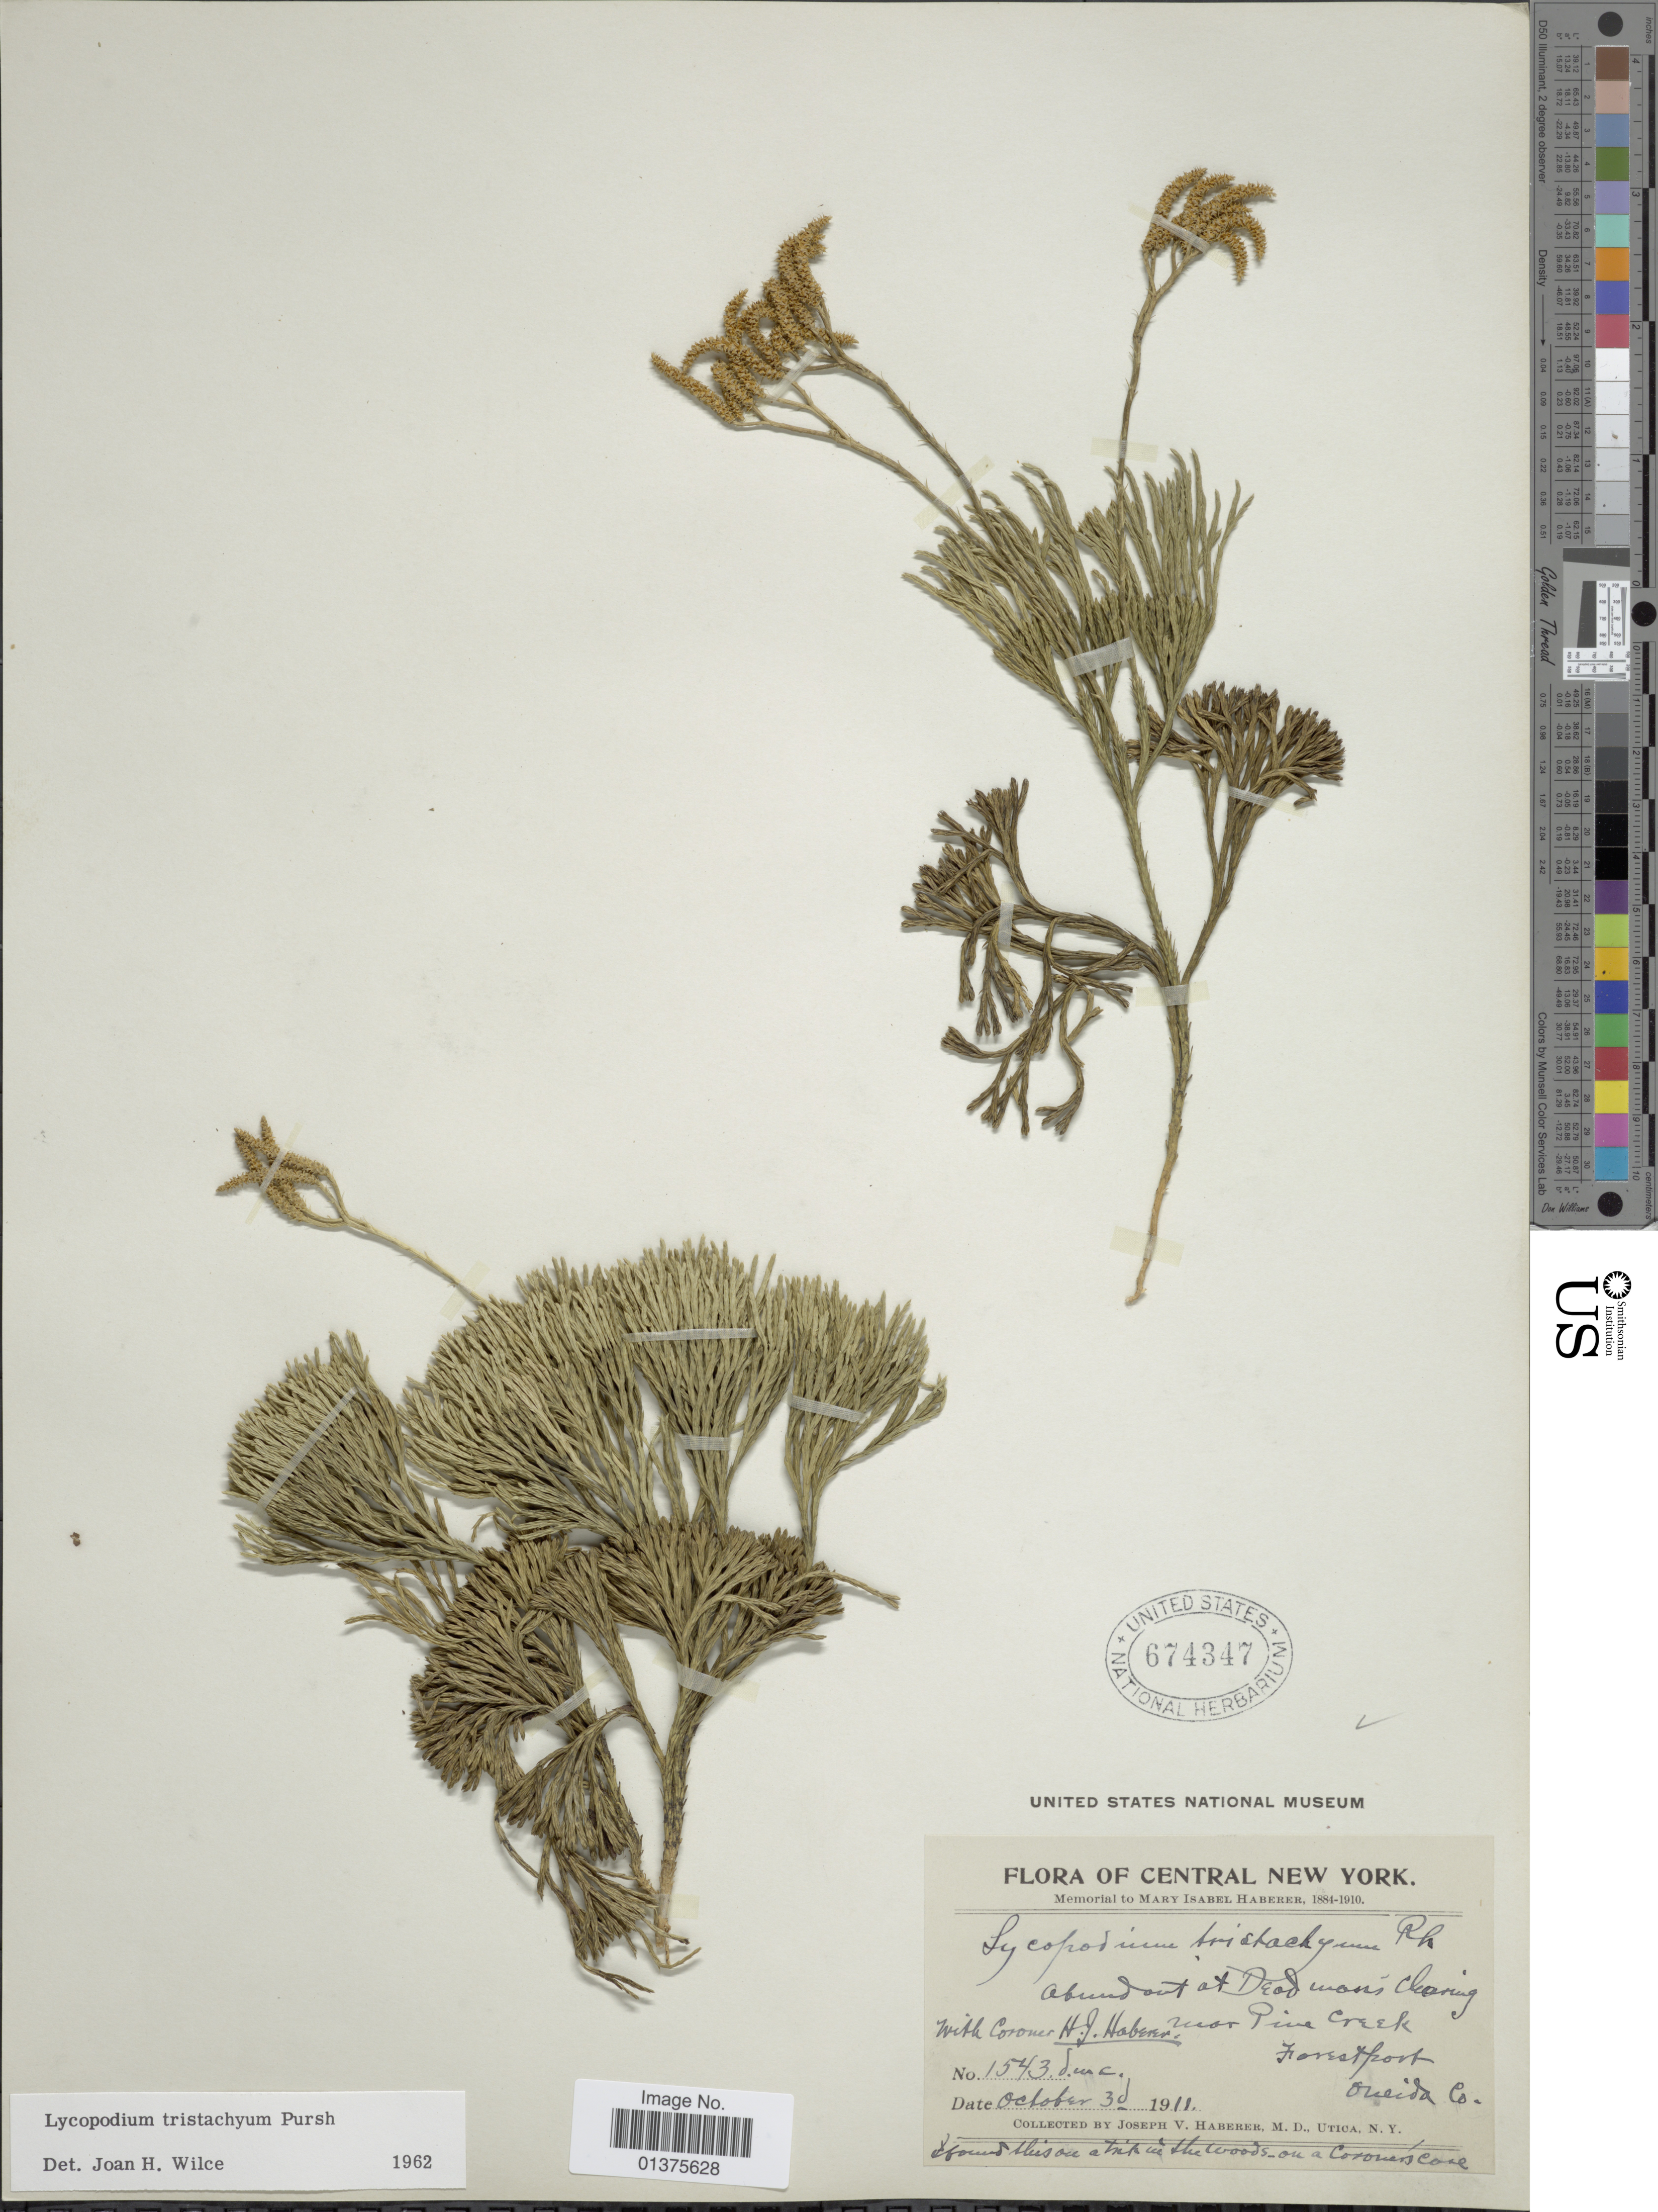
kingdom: Plantae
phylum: Tracheophyta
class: Lycopodiopsida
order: Lycopodiales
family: Lycopodiaceae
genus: Diphasiastrum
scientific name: Diphasiastrum tristachyum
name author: (Pursh) Holub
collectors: J. V. Haberer & M. Utica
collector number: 1543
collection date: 1911-10-03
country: United States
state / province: New York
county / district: Oneida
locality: Central New York, Abundant at Dead mans Clearing near Pine Creek, Forestport, Oneida Co.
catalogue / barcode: US 674347